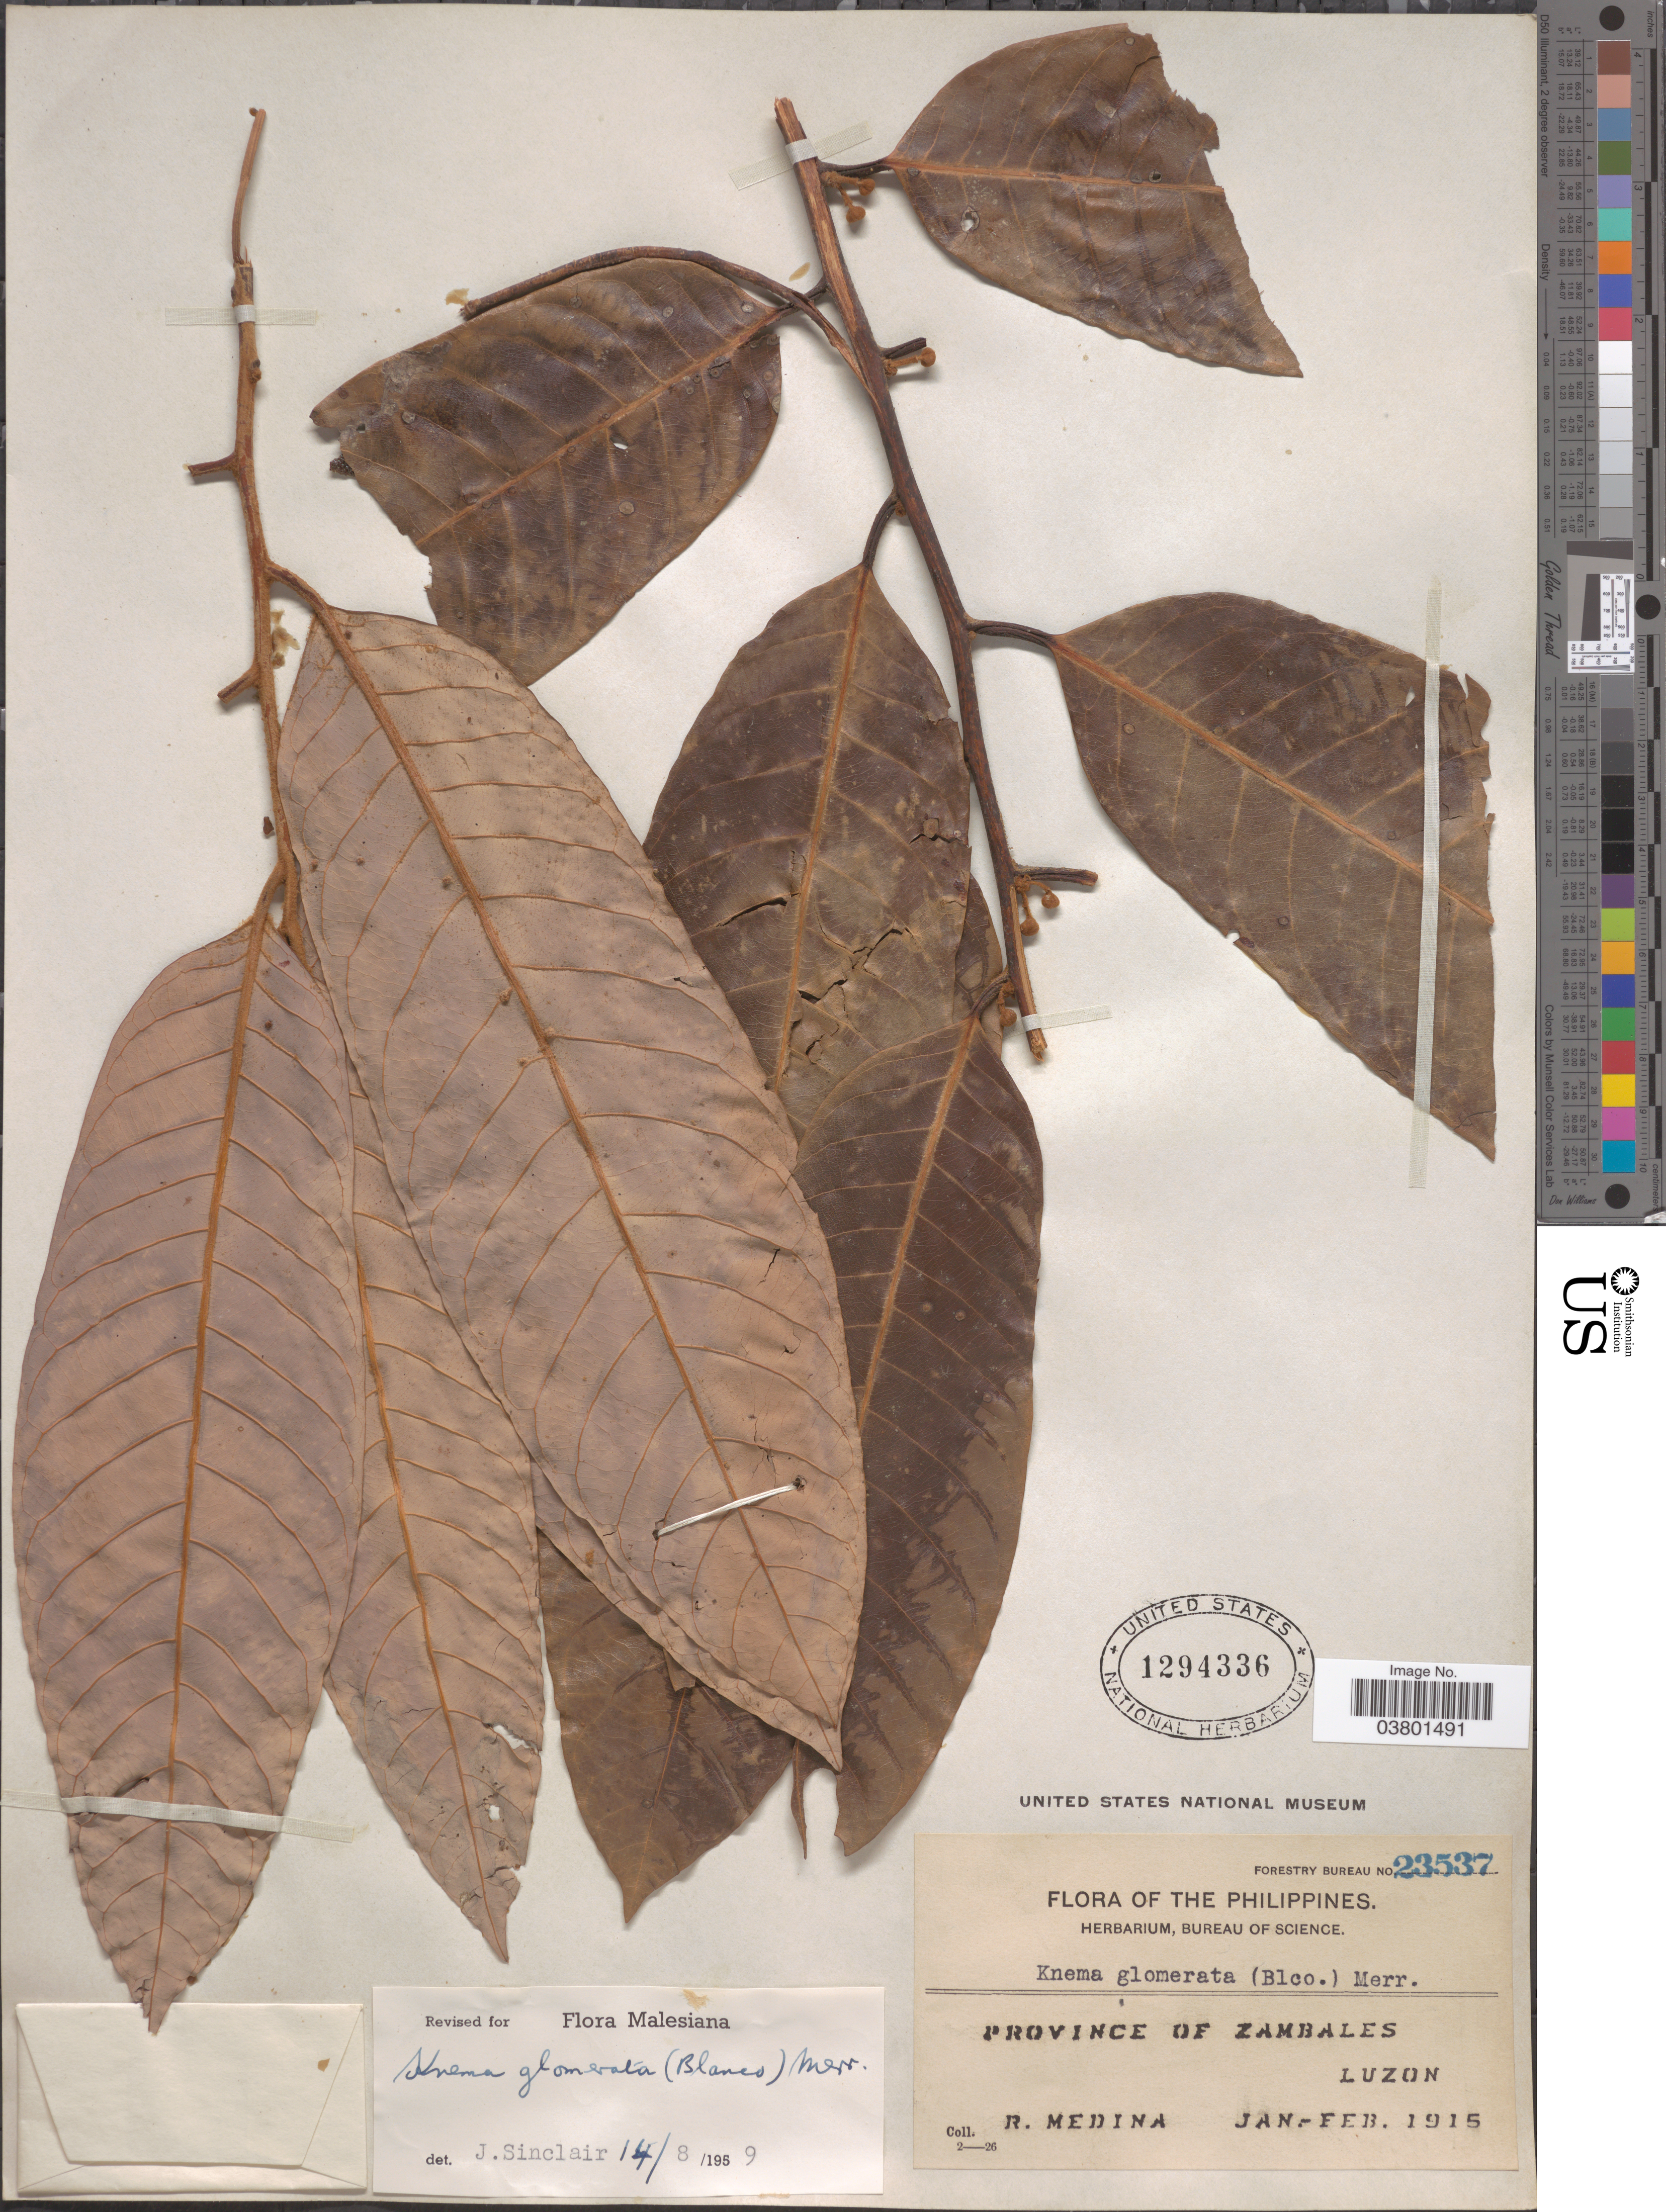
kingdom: Plantae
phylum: Tracheophyta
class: Magnoliopsida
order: Magnoliales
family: Myristicaceae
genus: Knema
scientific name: Knema glomerata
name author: (Blanco) Merr.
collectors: R. Medina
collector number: Forestry Bureau 23537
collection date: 1915-01/1915-02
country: Philippines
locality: Province of Zambales. Luzon.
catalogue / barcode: US 1294336